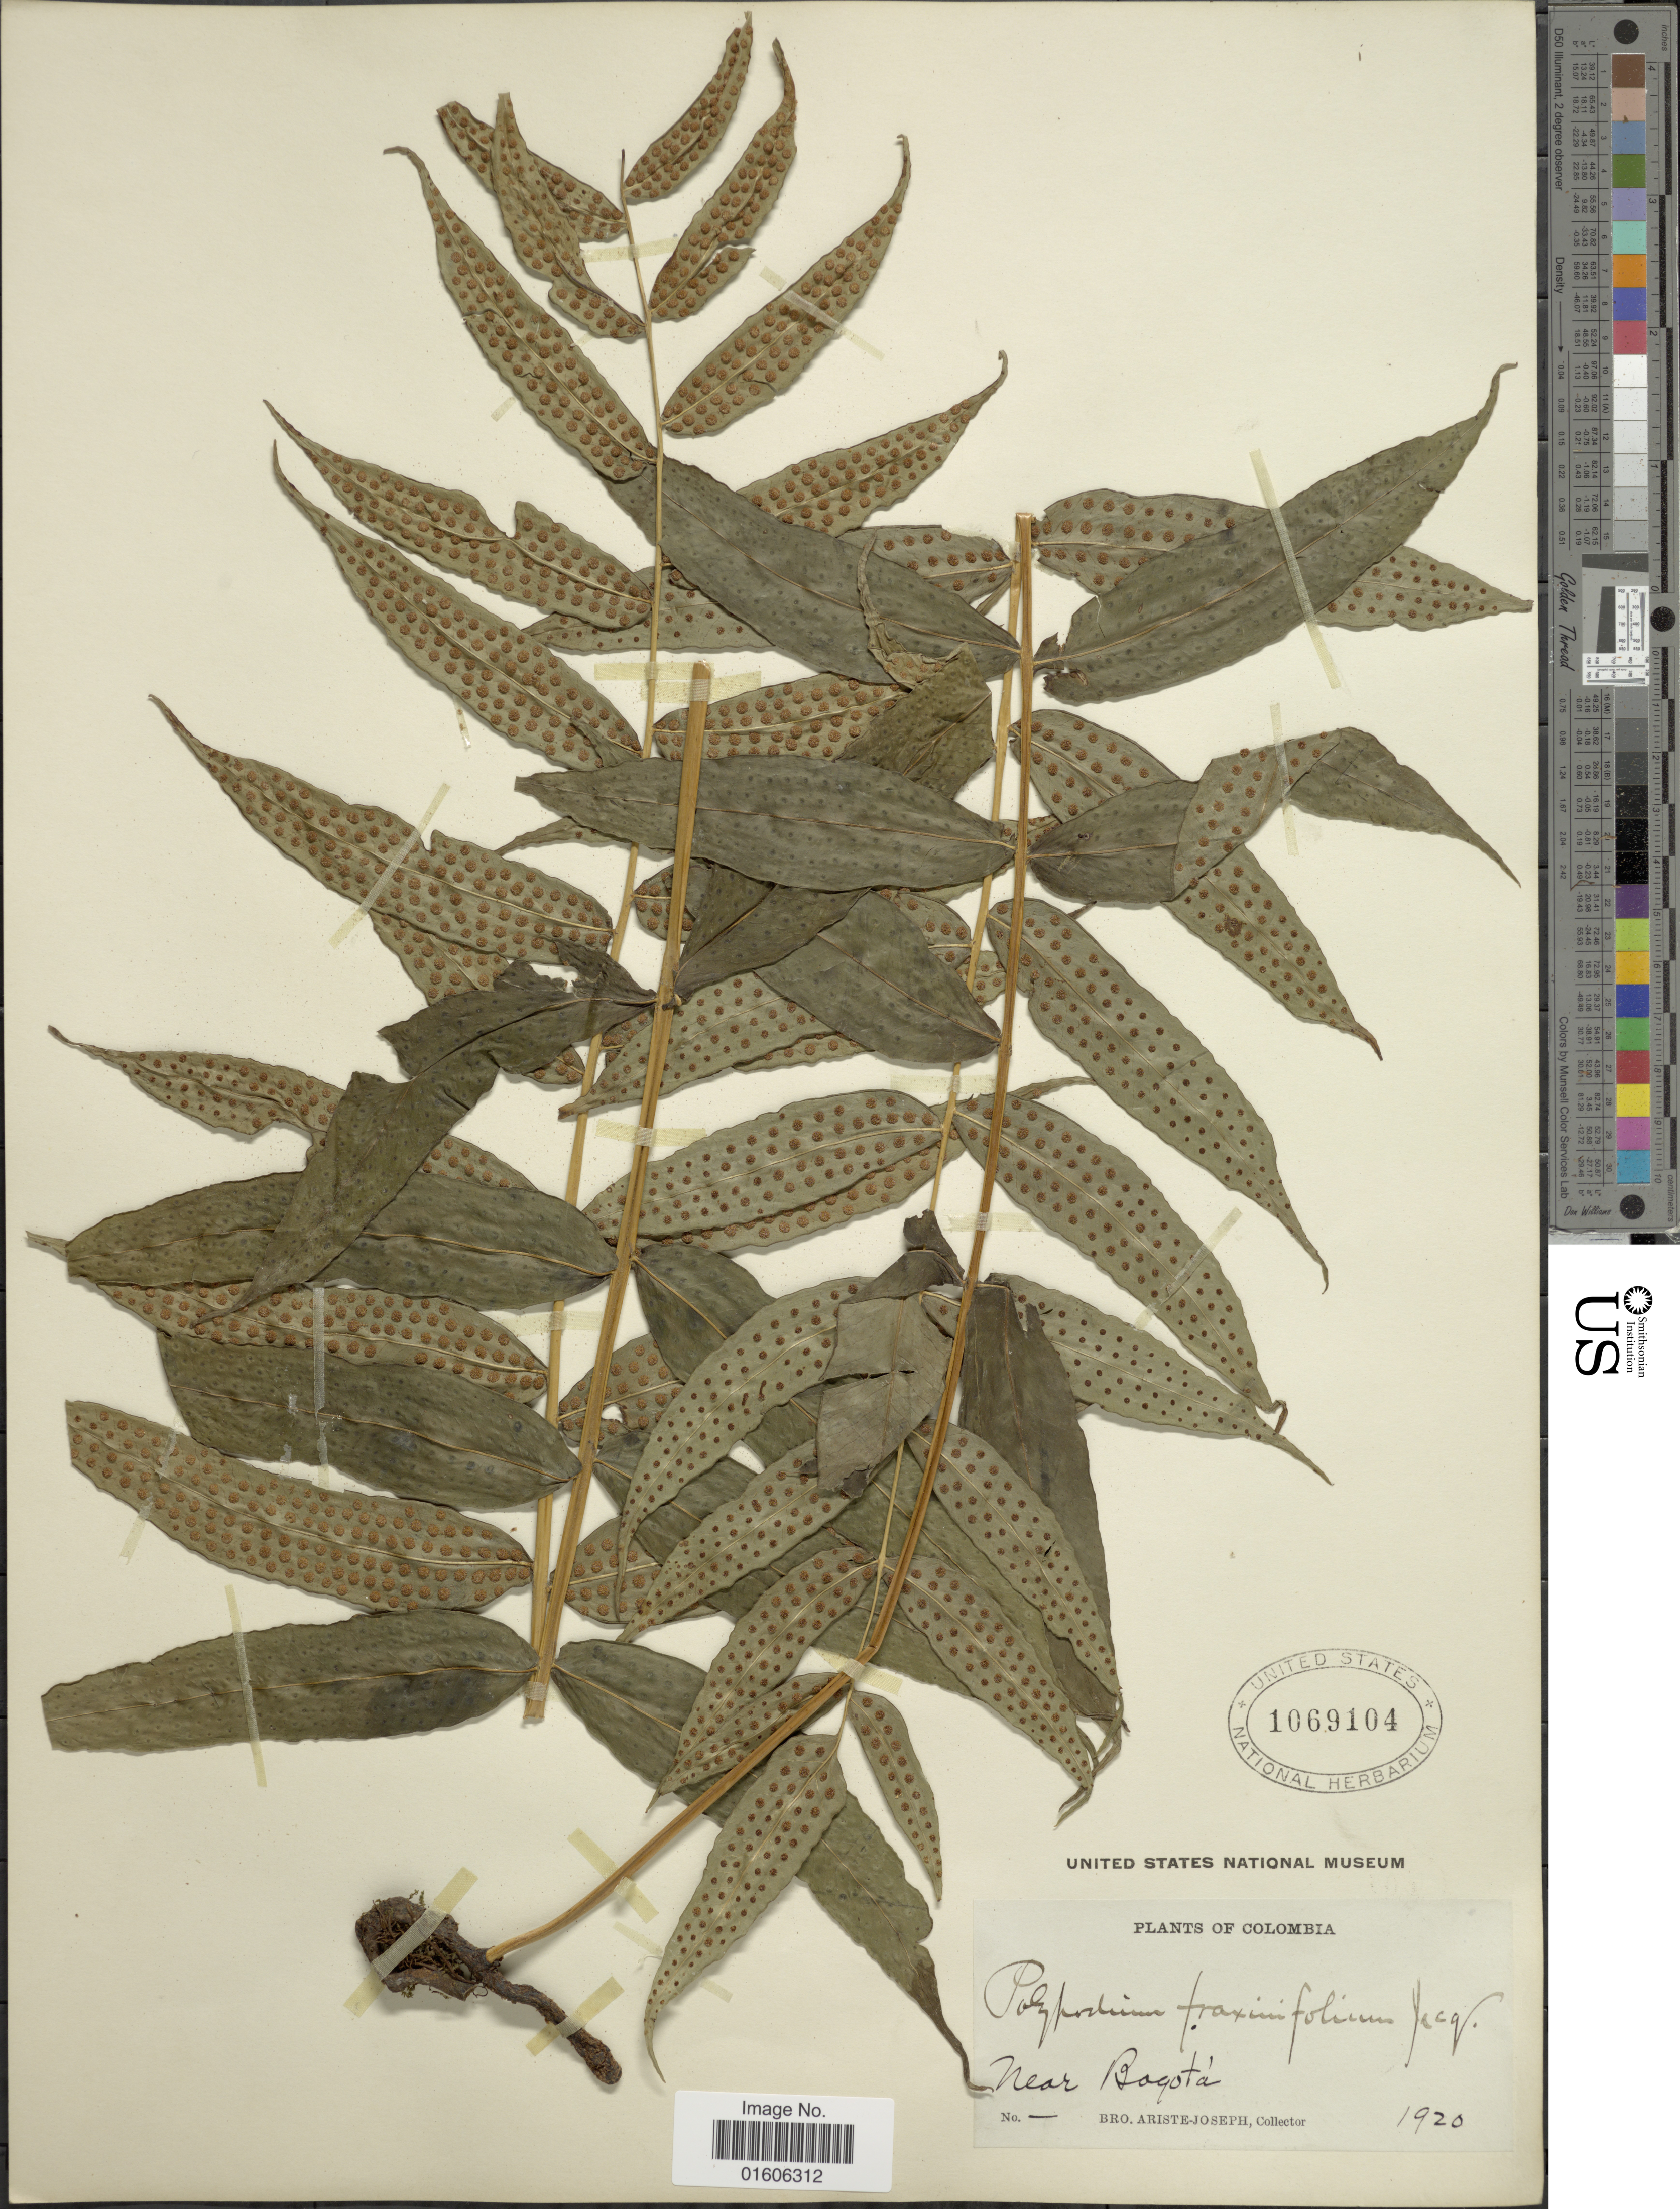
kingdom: Plantae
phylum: Tracheophyta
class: Polypodiopsida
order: Polypodiales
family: Polypodiaceae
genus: Serpocaulon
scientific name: Serpocaulon fraxinifolium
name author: (Jacq.) A.R. Sm.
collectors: Bro. Ariste-Joseph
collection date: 1920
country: Colombia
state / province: Bogota D.C.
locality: Near Bogotá.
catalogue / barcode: US 1069104